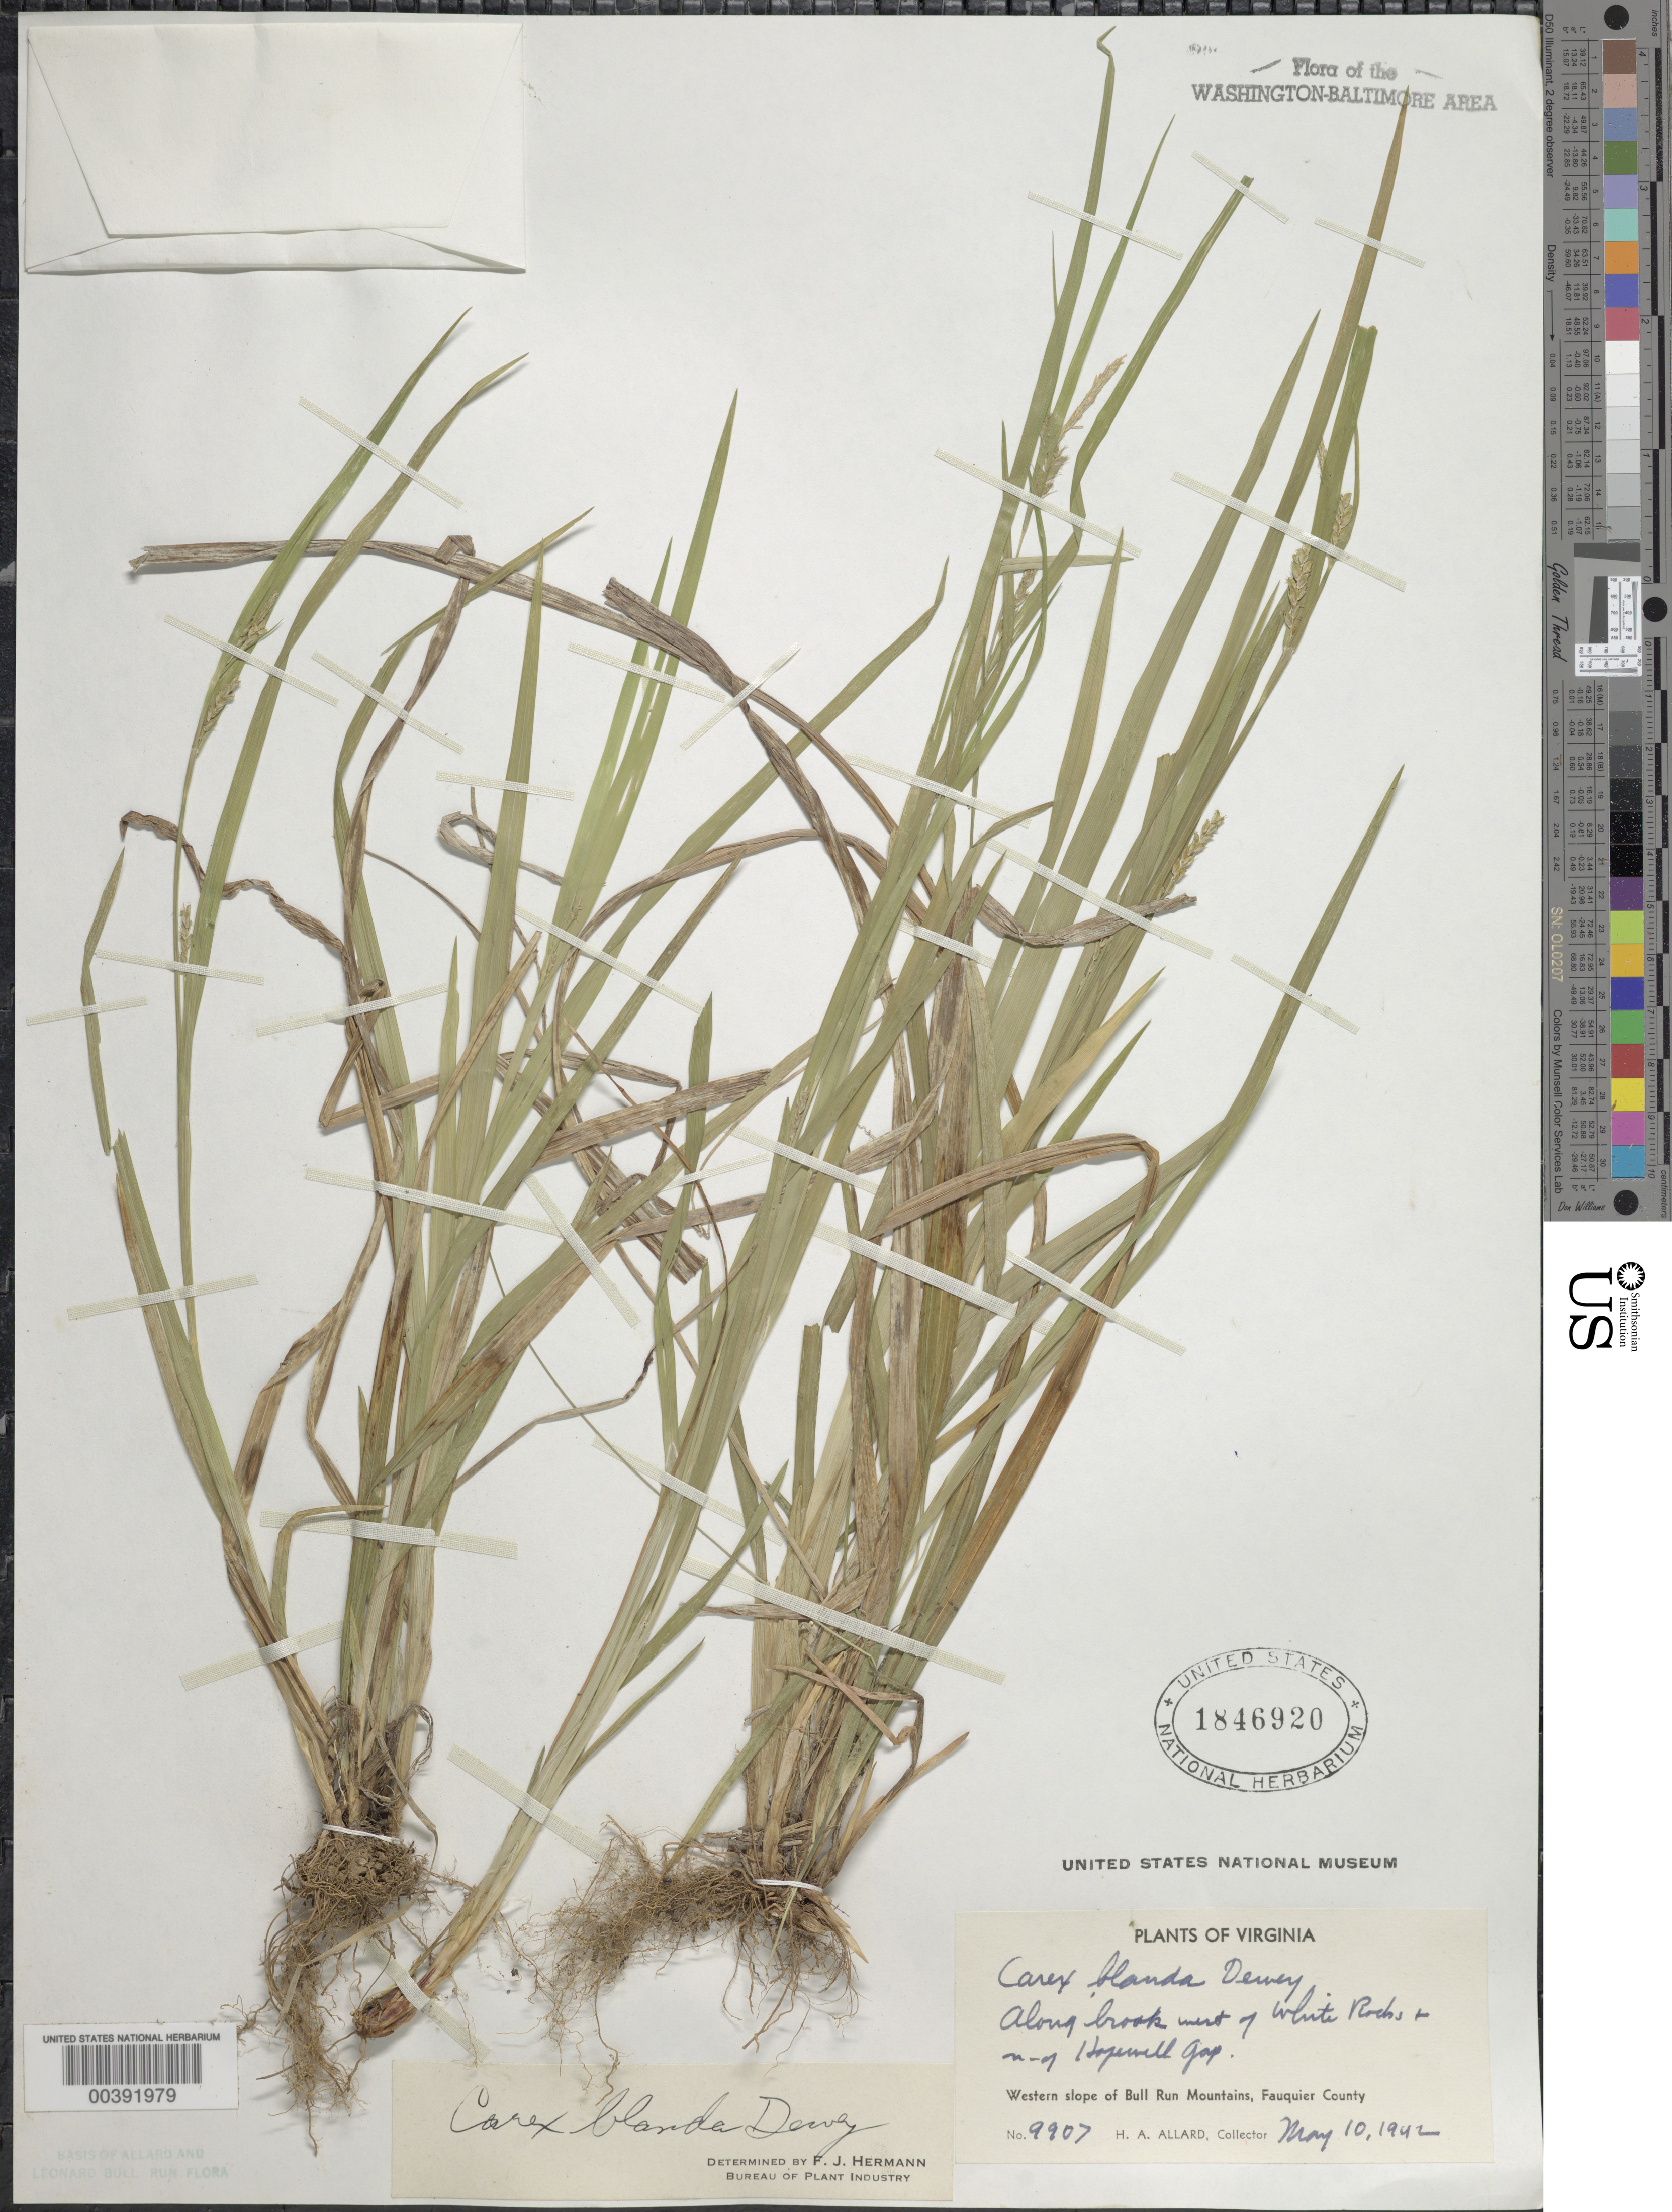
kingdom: Plantae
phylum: Tracheophyta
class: Liliopsida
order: Poales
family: Cyperaceae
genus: Carex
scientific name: Carex blanda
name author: Dewey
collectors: H. A. Allard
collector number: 9907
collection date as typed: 10 May 1942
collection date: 1942-05-10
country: United States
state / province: Virginia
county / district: Fauquier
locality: North of Hopewell Gap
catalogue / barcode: US 1846920